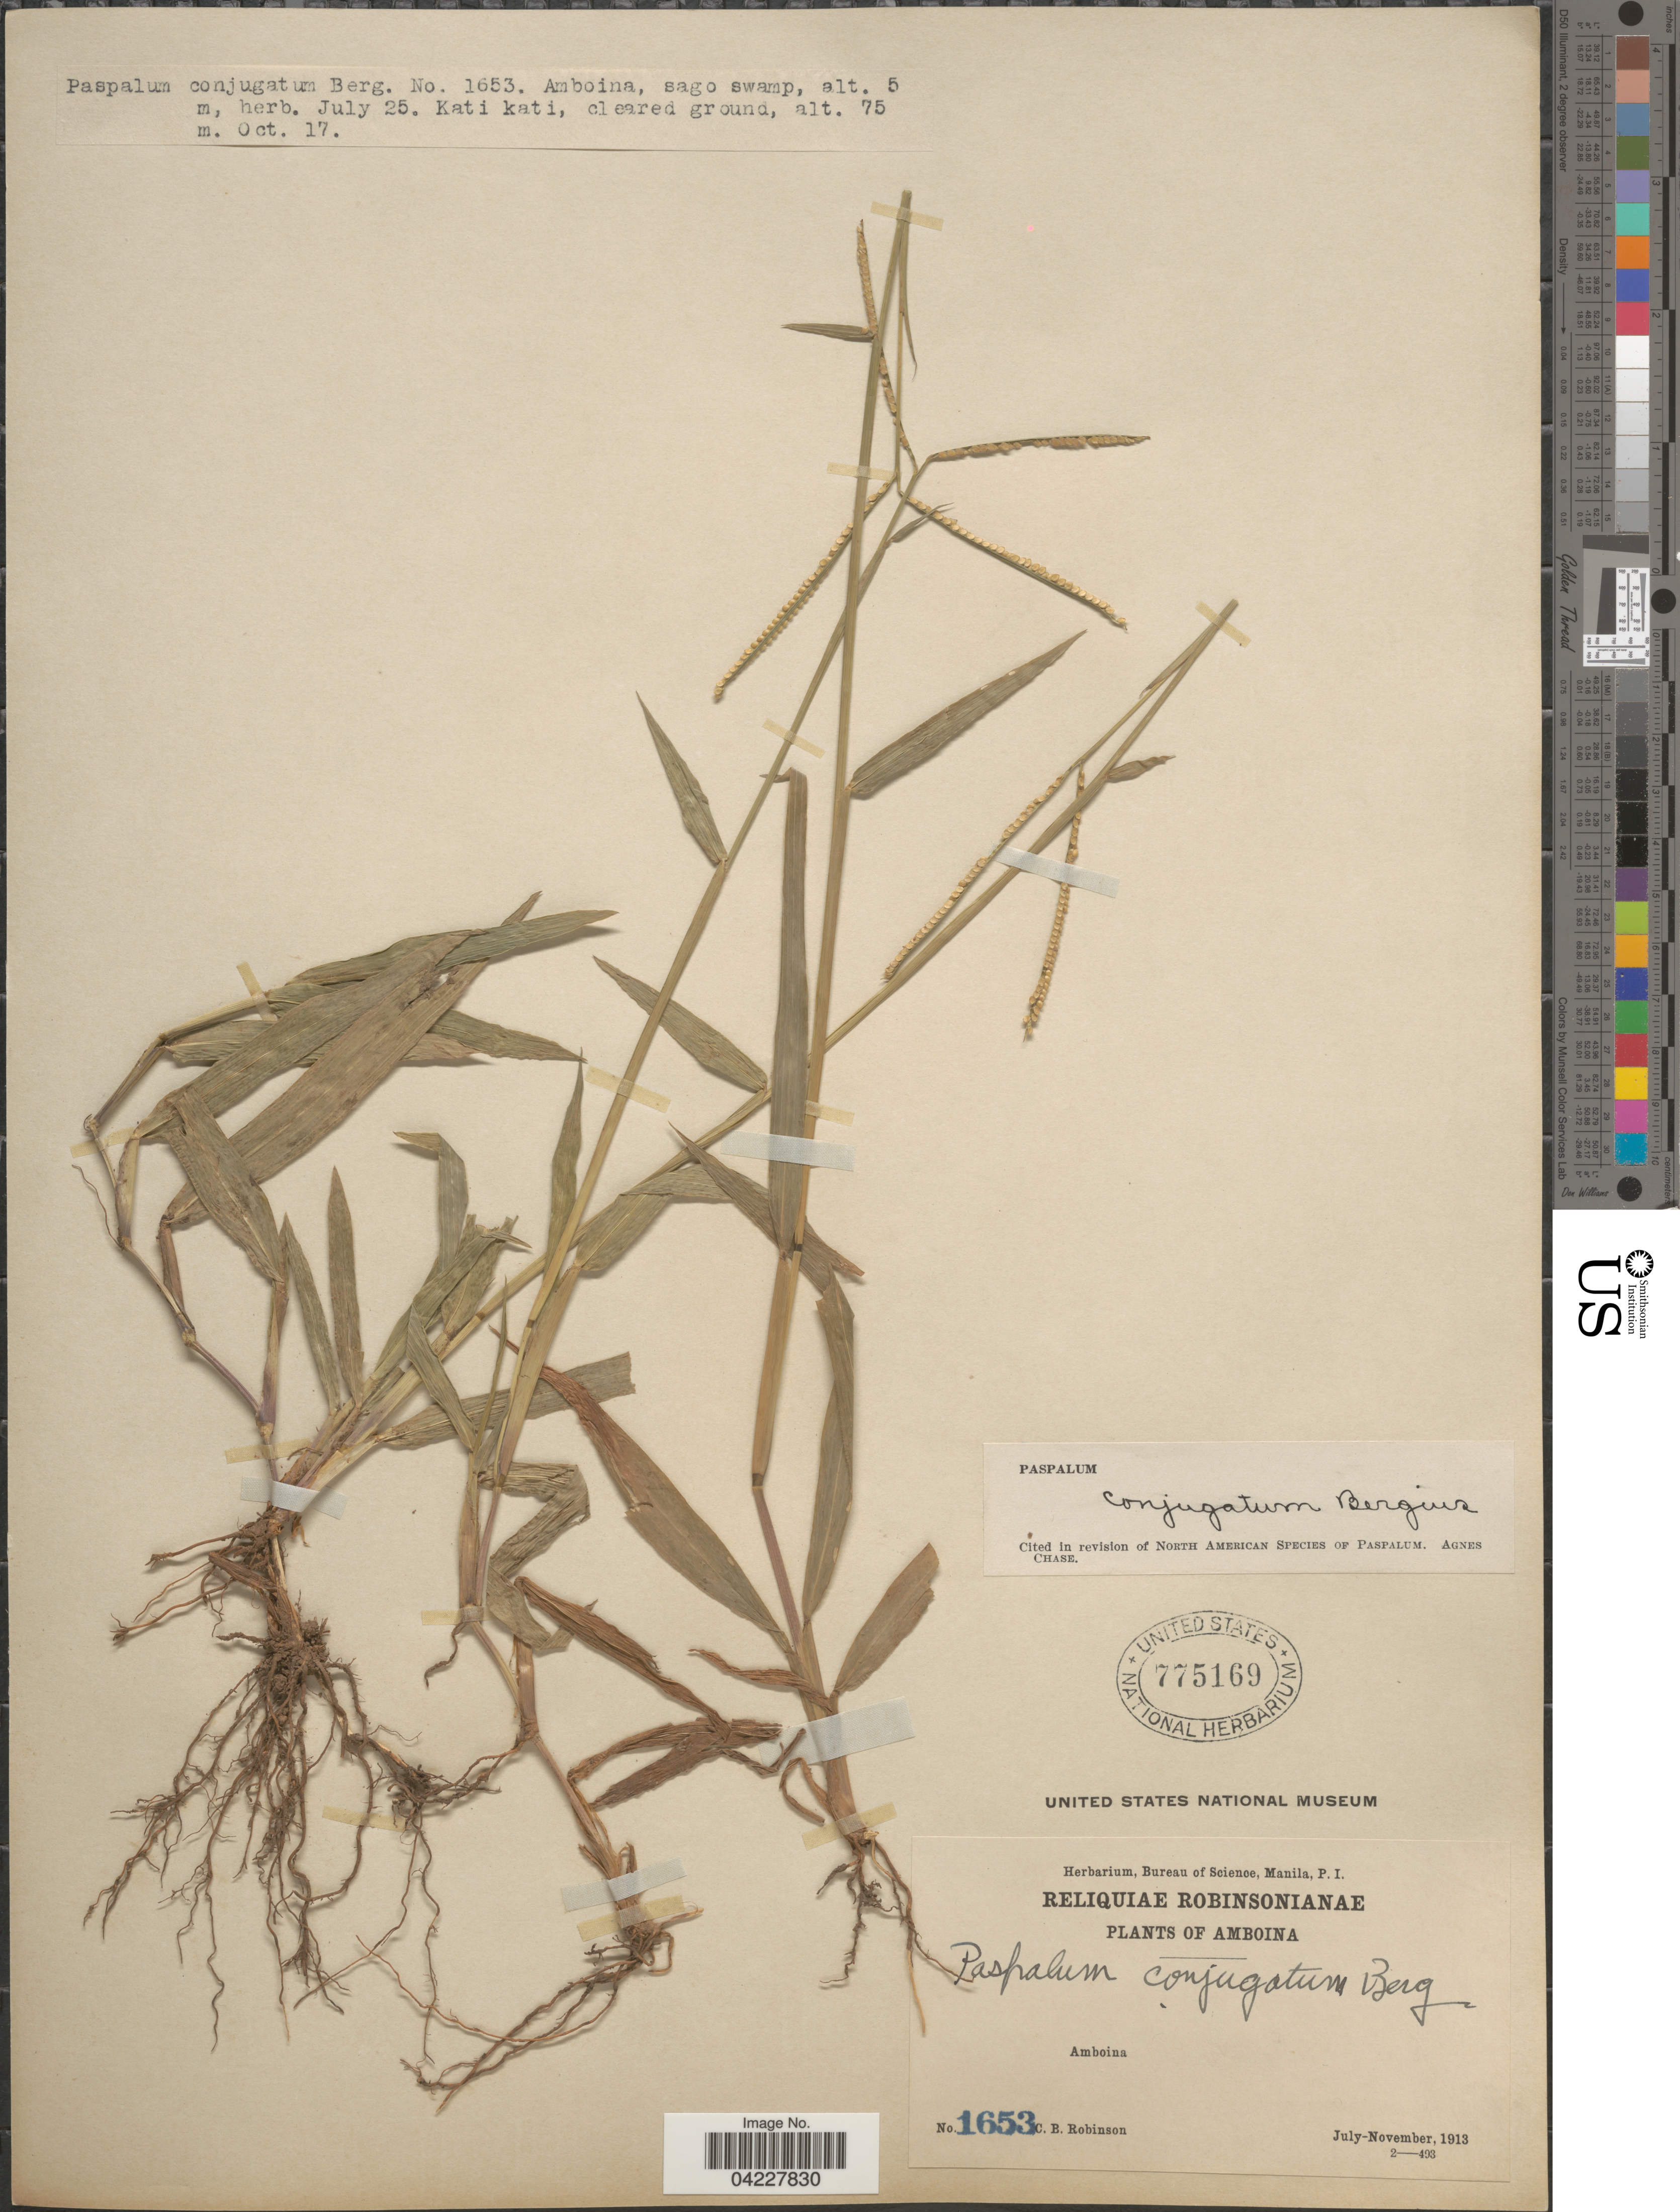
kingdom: Plantae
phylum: Tracheophyta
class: Liliopsida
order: Poales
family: Poaceae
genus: Paspalum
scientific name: Paspalum conjugatum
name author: P.J. Bergius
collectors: C. Robinson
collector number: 1653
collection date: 1913-07/1913-11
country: Indonesia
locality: Amboina.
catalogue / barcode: US 775169